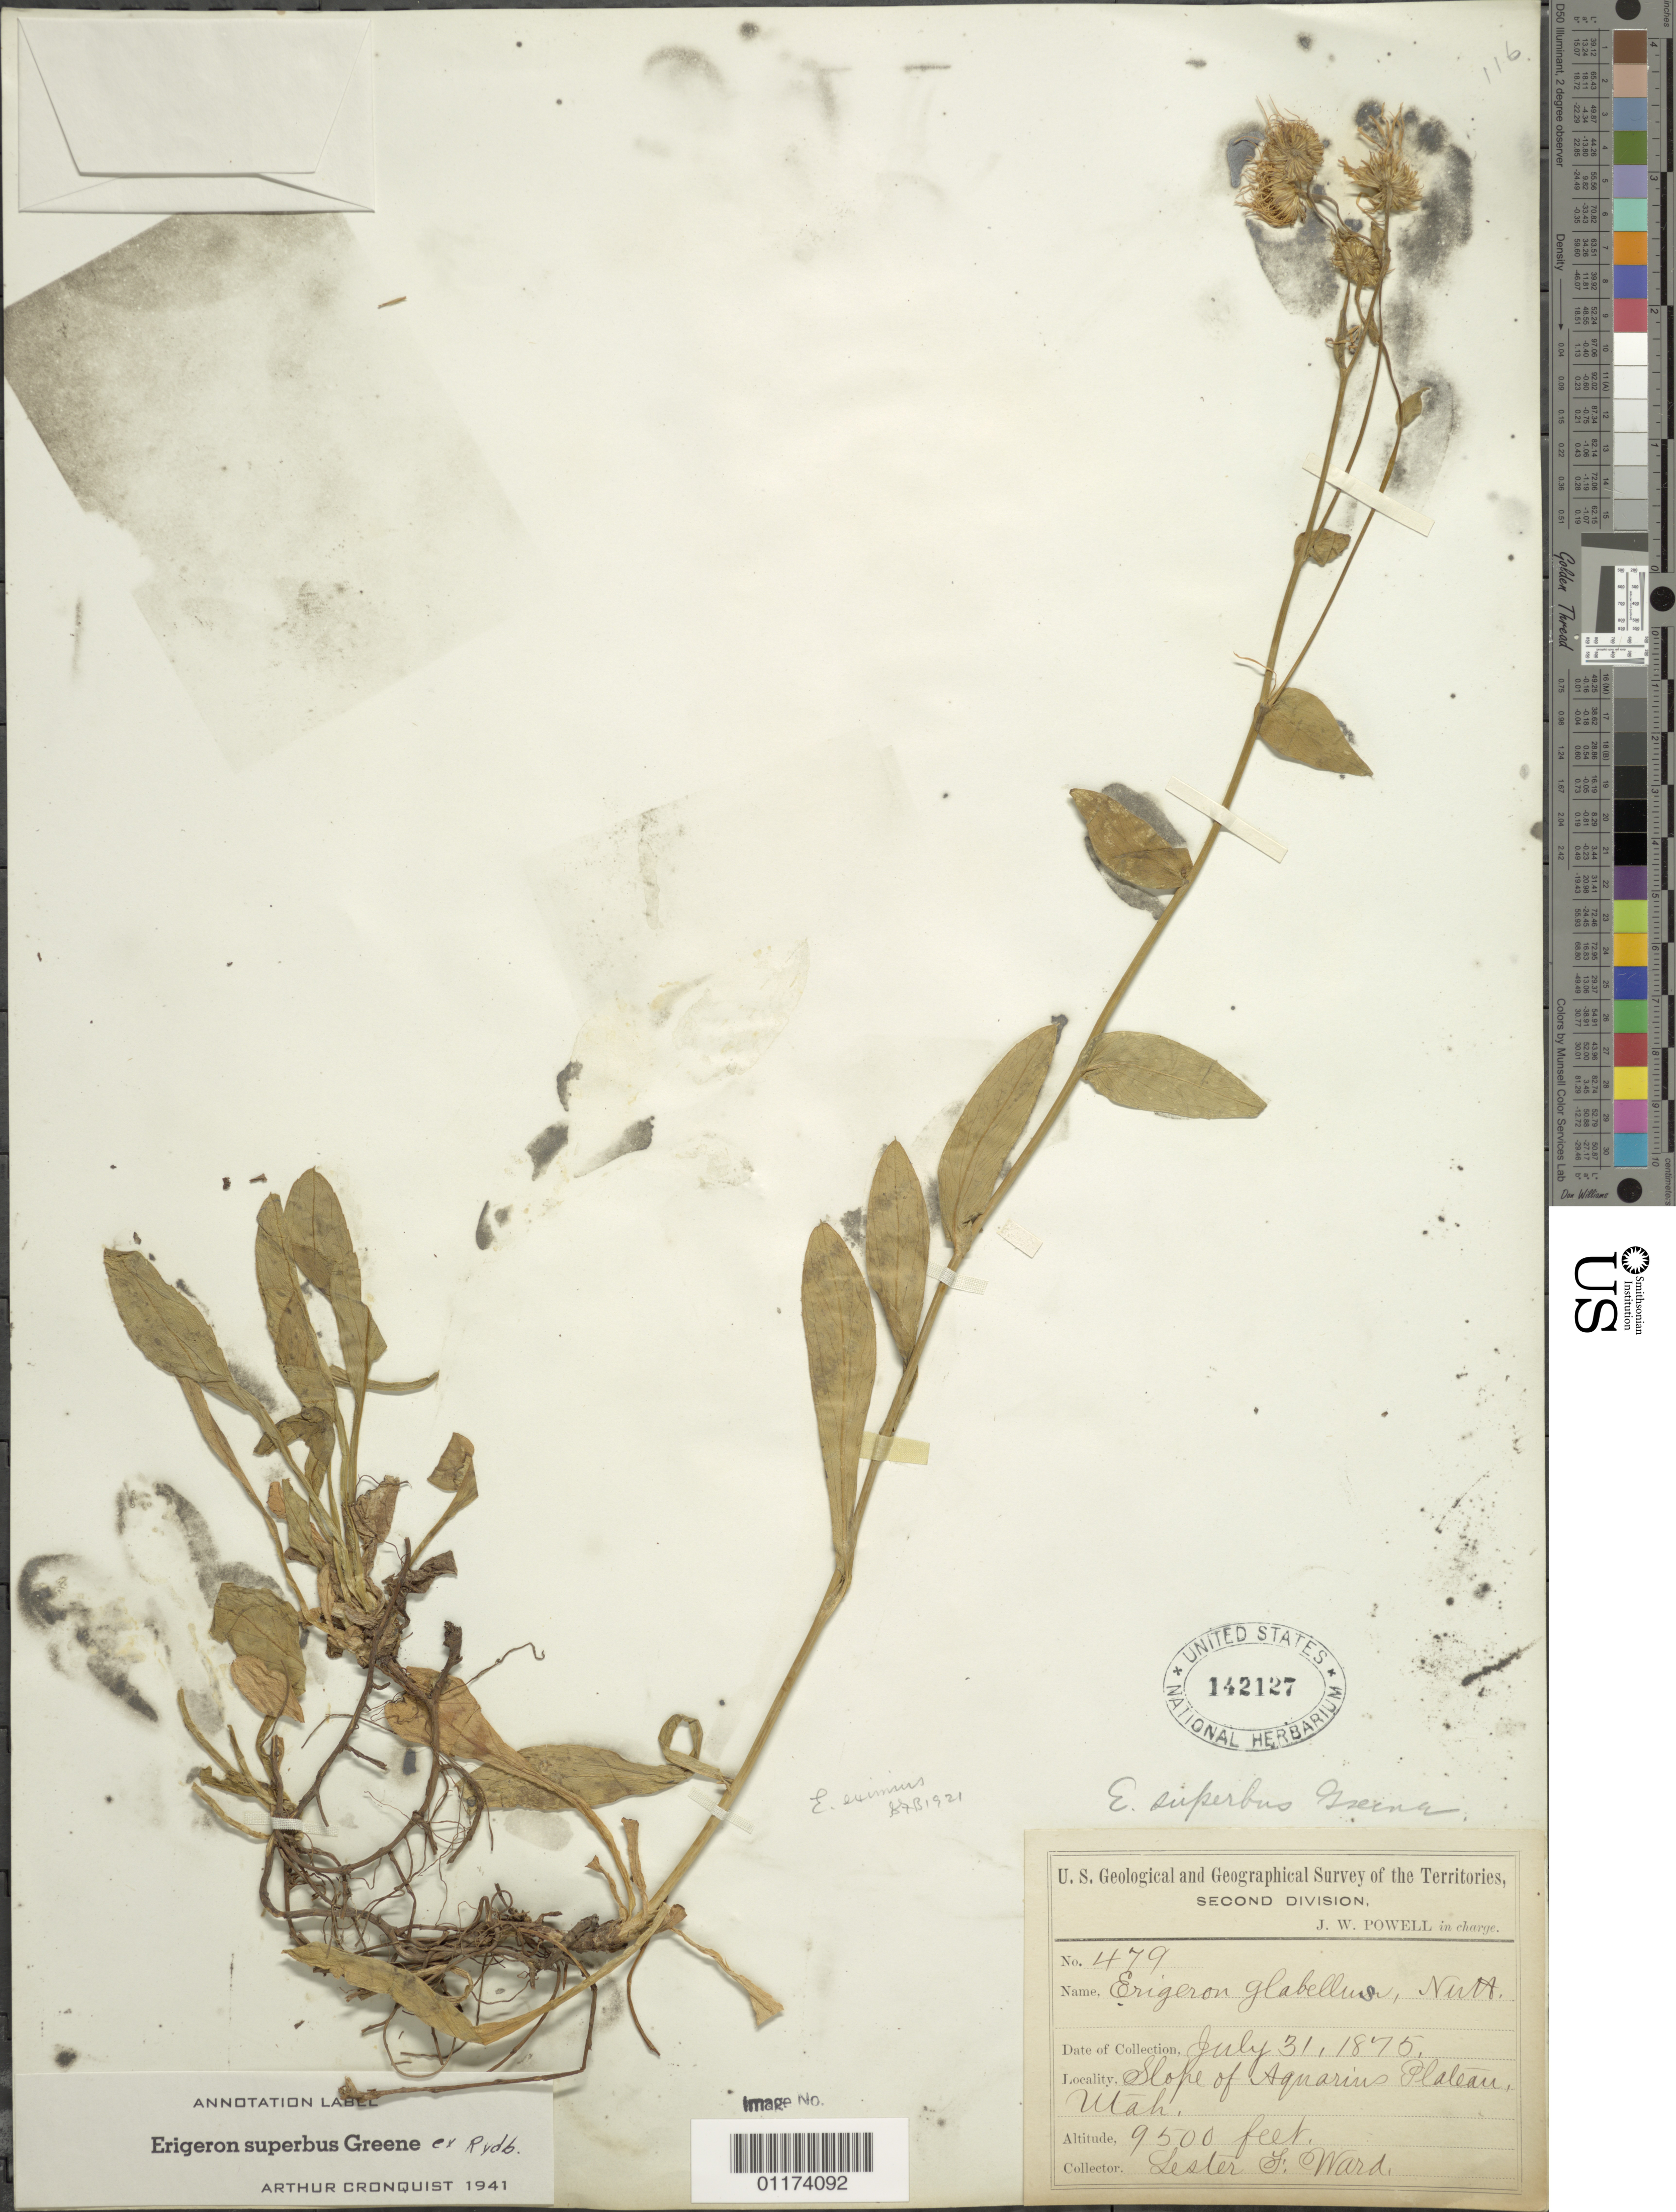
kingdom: Plantae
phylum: Tracheophyta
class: Magnoliopsida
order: Asterales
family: Asteraceae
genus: Erigeron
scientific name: Erigeron superbus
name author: Greene ex Rydb.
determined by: Cronquist, A. J.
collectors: L. F. Ward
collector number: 479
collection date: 1875-07-31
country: United States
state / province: Utah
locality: Slope of Aquarius Plateau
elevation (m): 2896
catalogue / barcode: US 142127